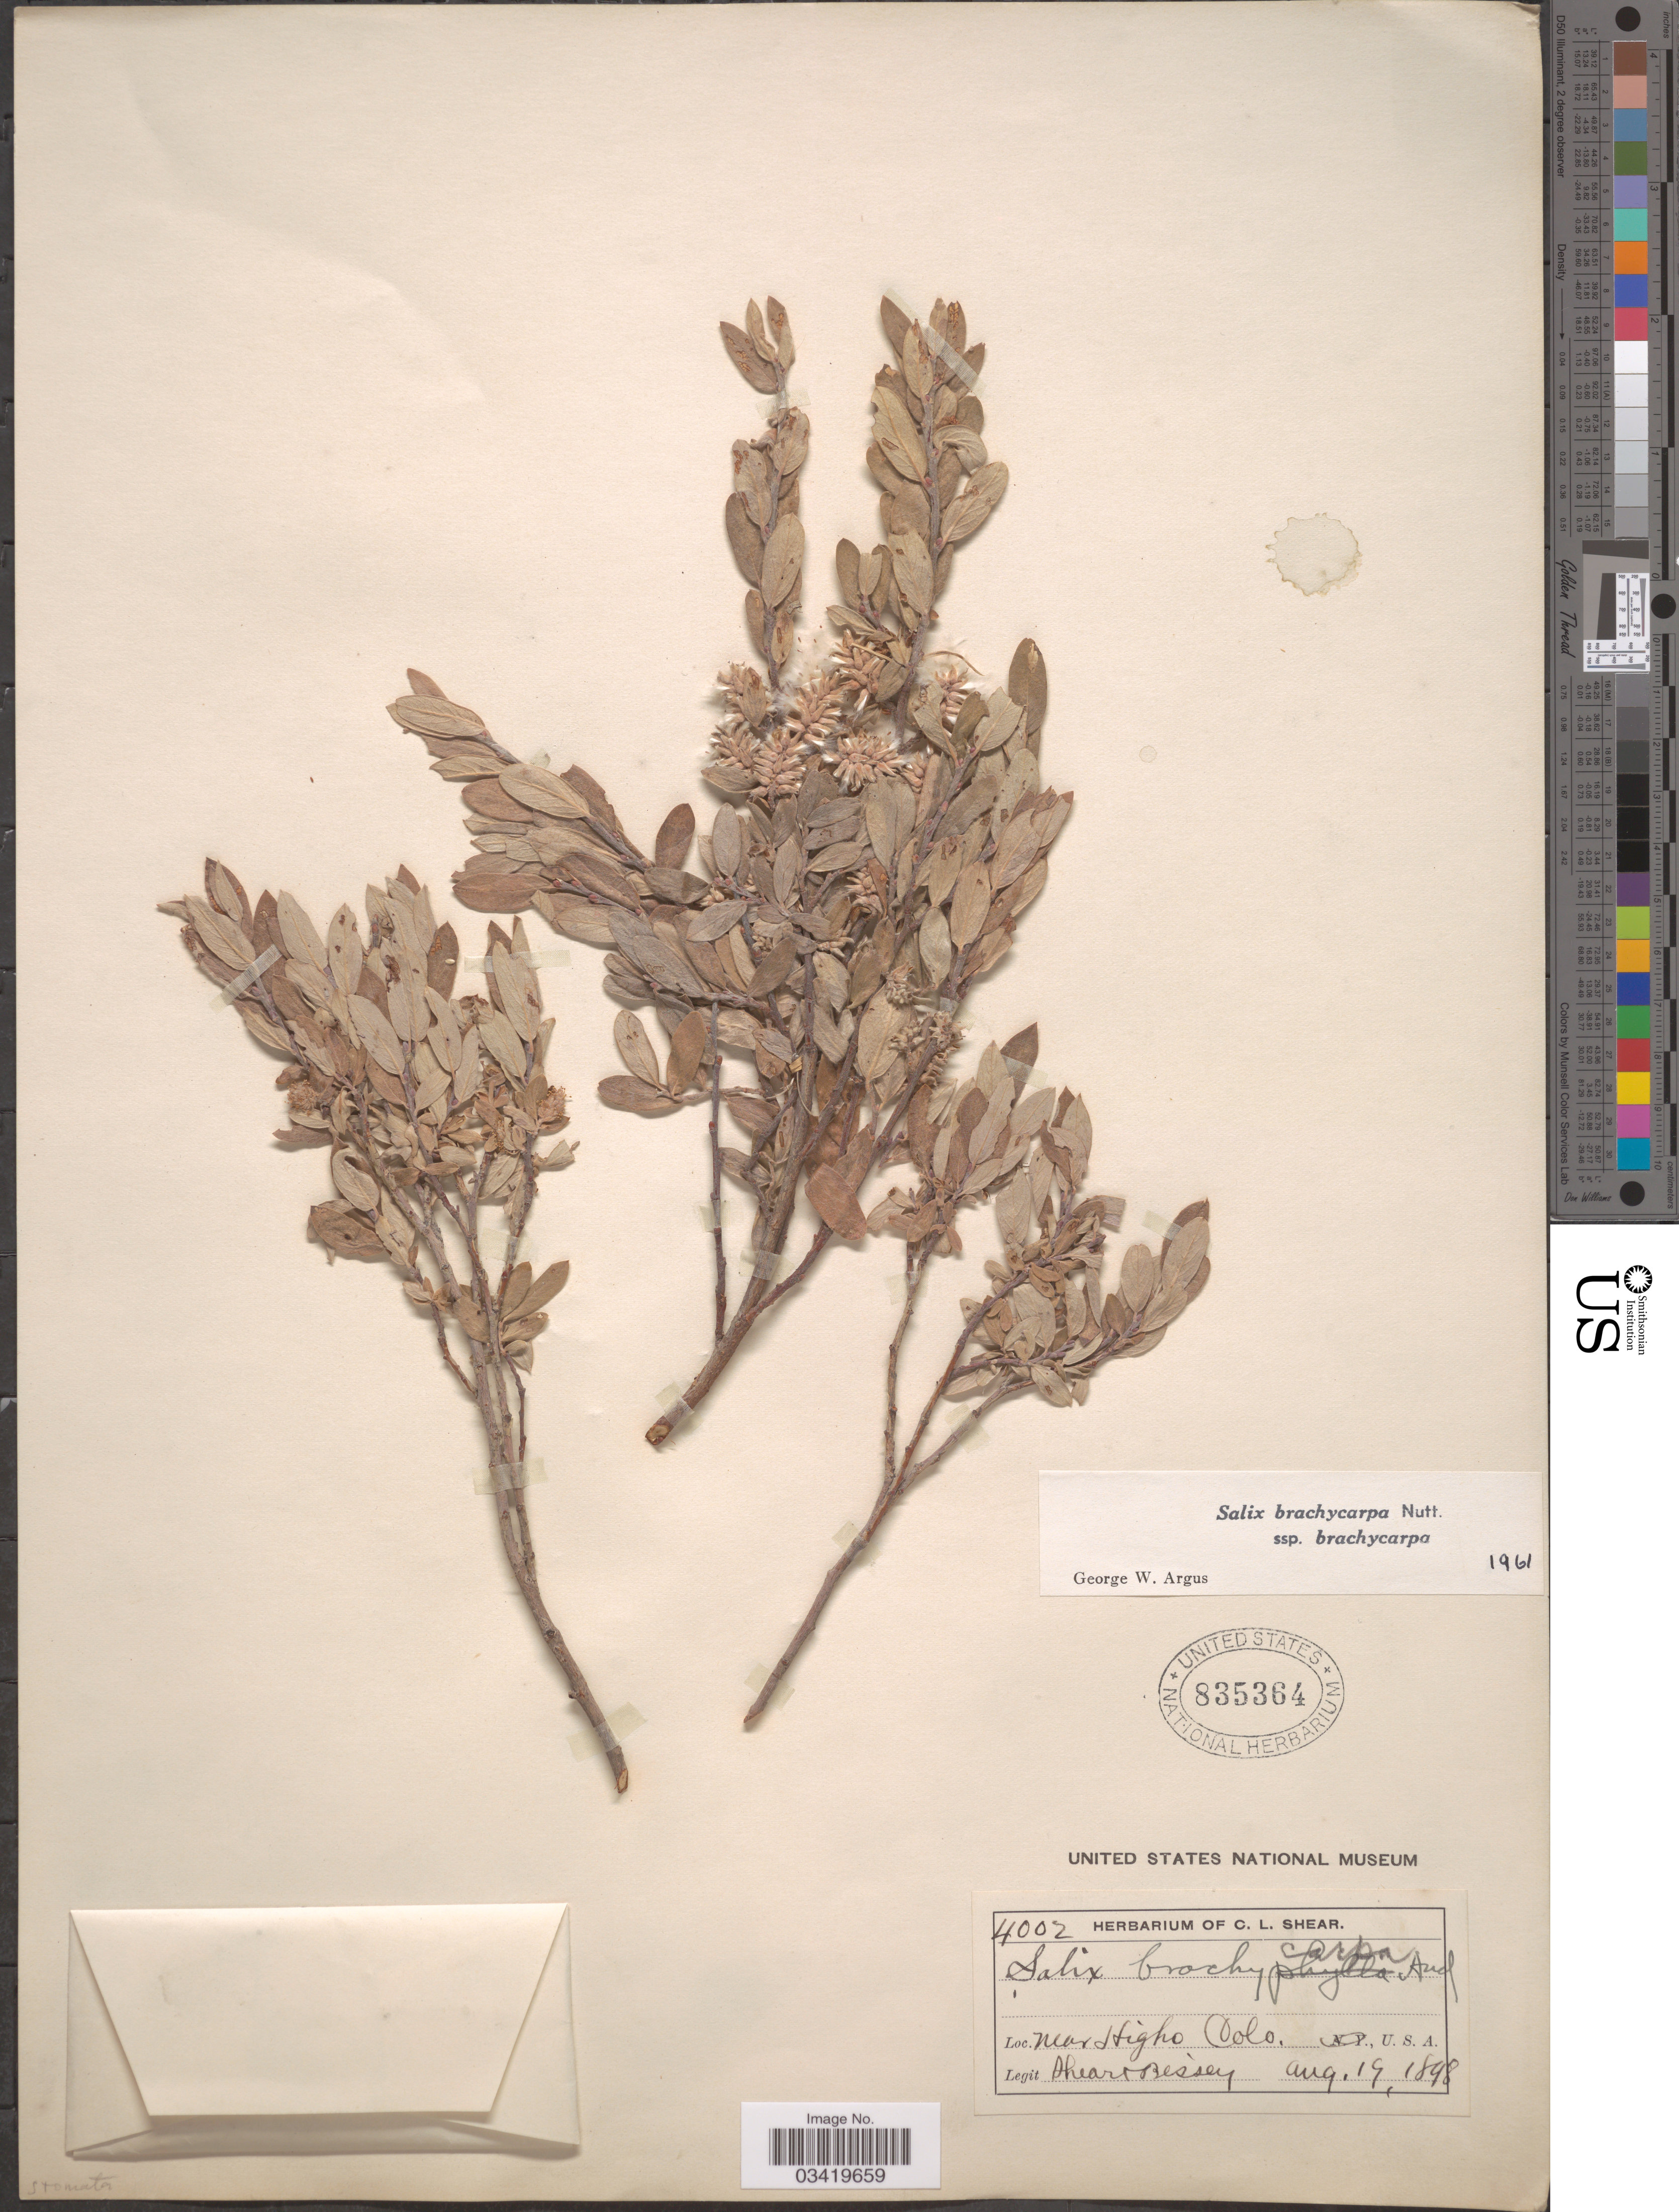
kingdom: Plantae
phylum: Tracheophyta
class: Magnoliopsida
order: Malpighiales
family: Salicaceae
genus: Salix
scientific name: Salix brachycarpa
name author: Nutt.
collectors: C. L. Shear & -. Bessey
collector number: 4002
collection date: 1898-08-19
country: United States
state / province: Colorado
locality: Near Higho.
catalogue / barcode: US 835364